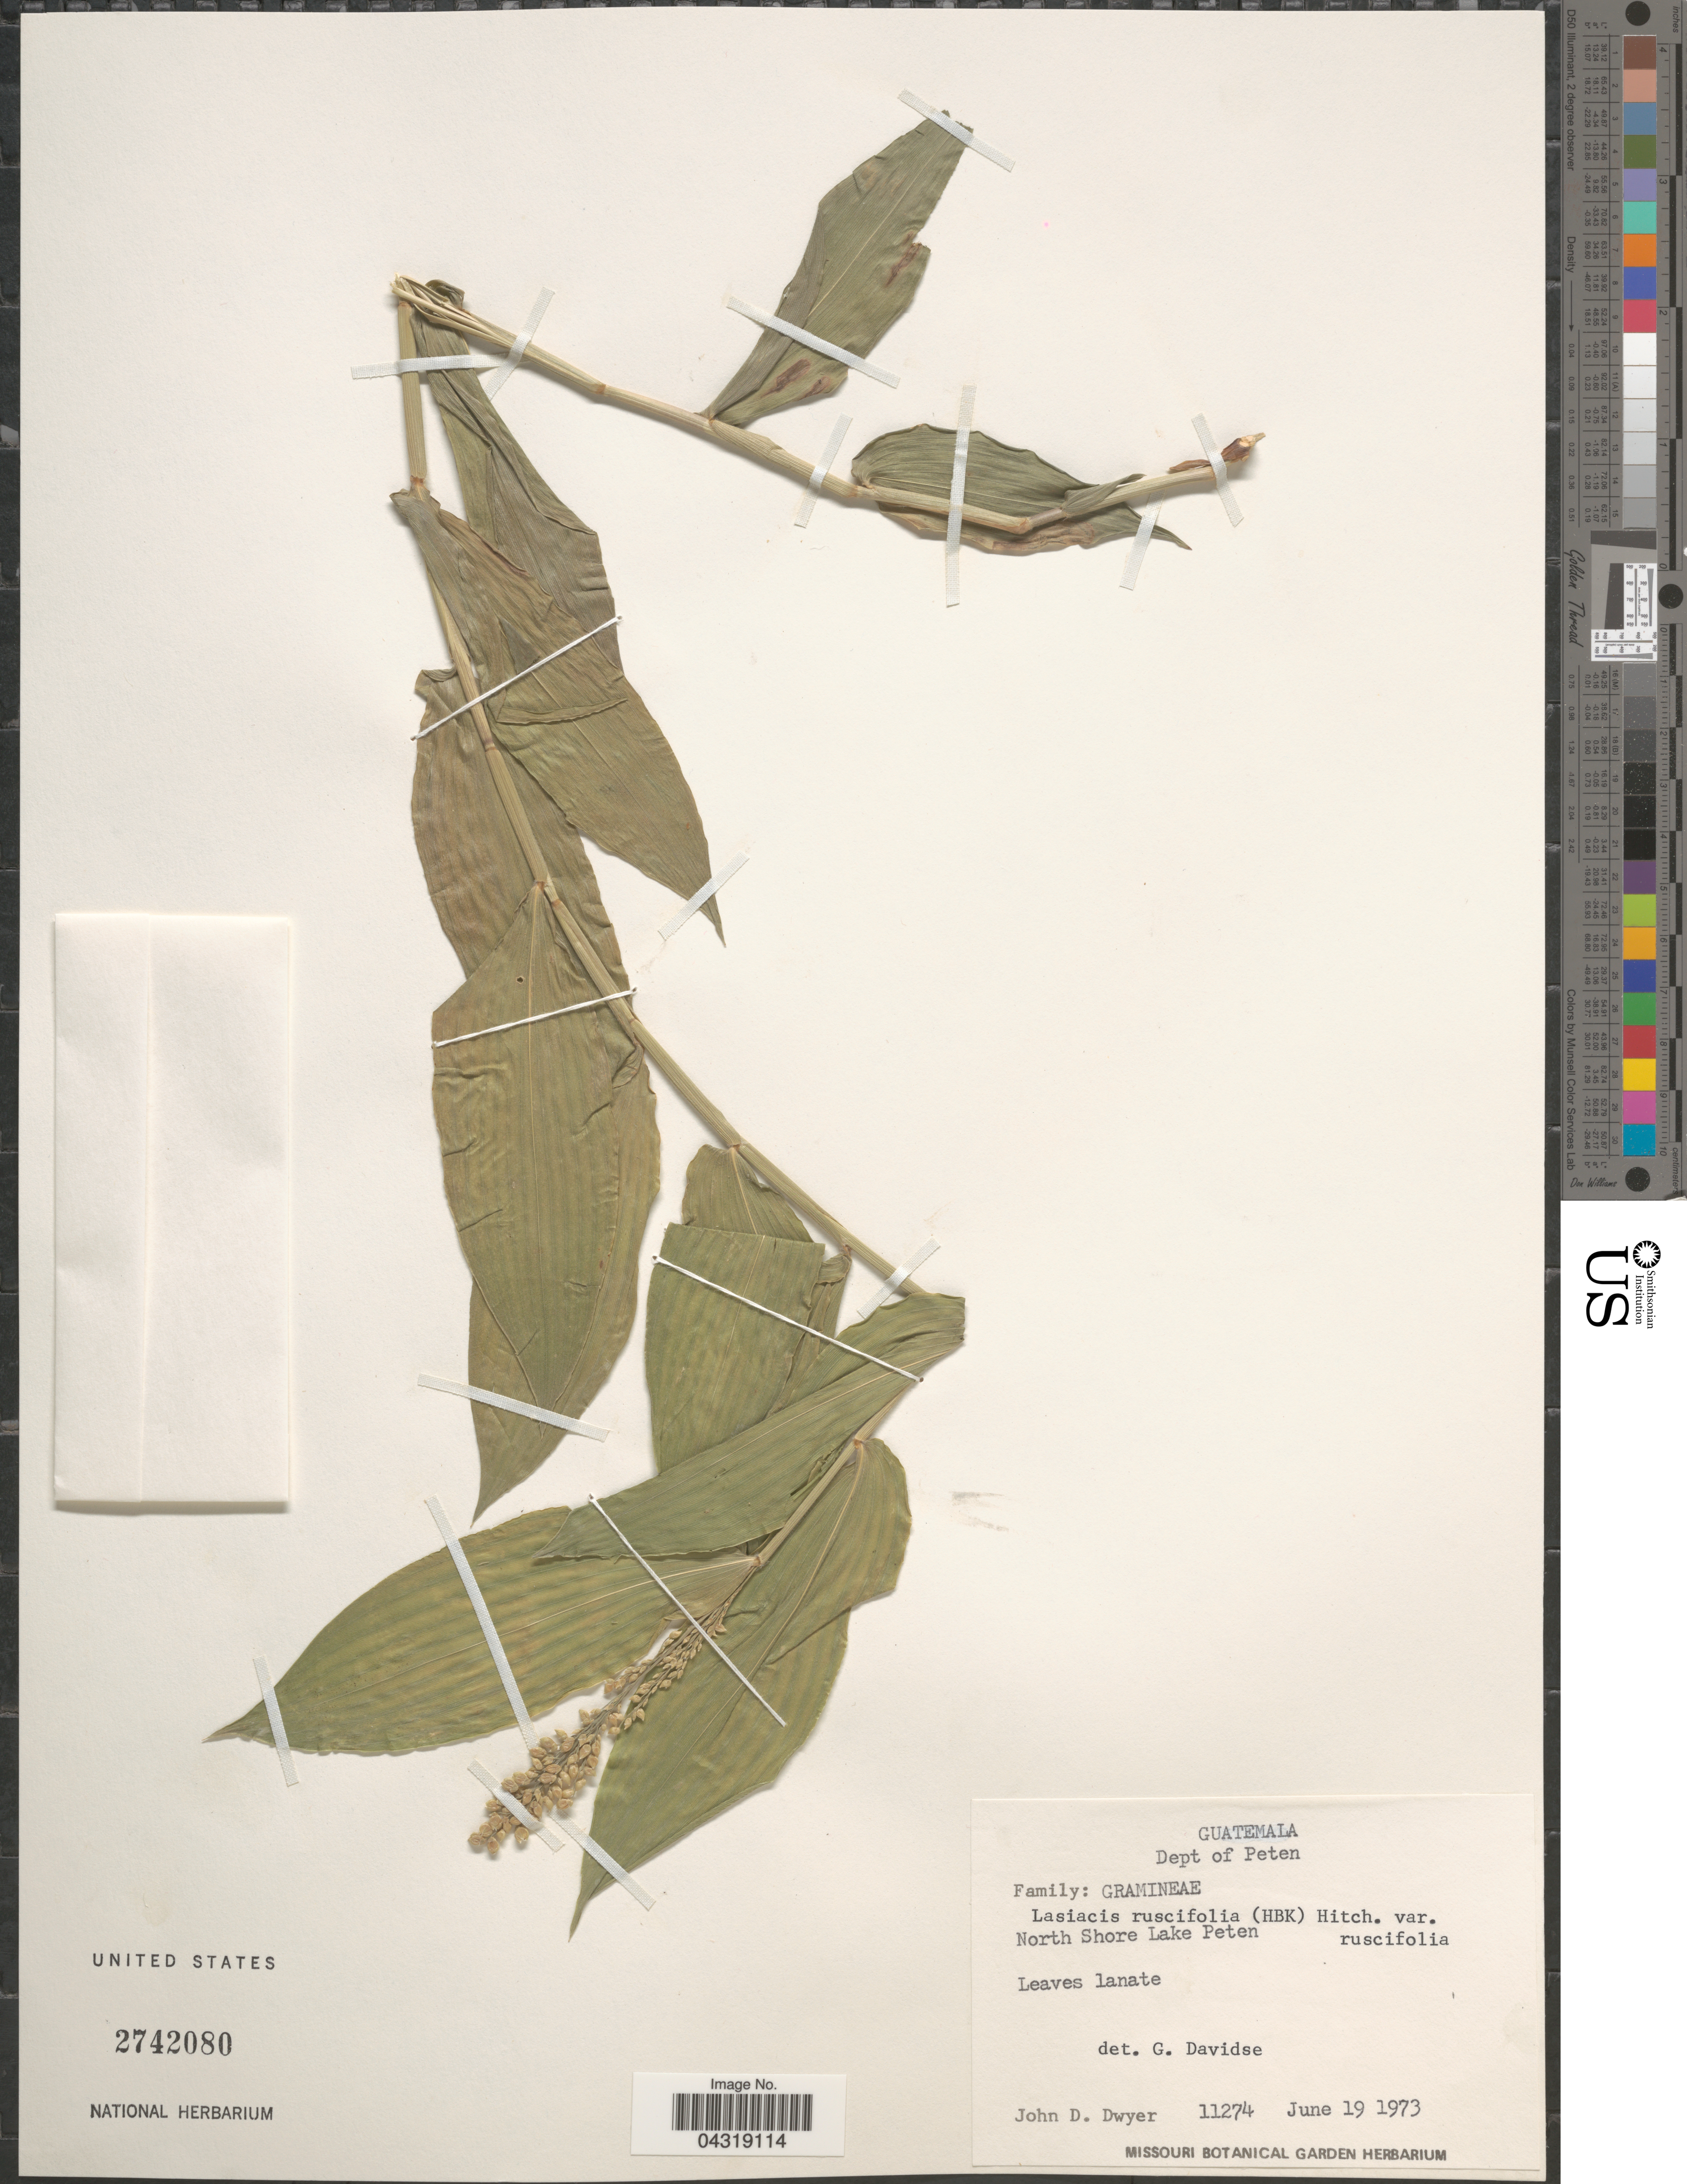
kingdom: Plantae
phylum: Tracheophyta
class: Liliopsida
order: Poales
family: Poaceae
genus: Lasiacis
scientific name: Lasiacis ruscifolia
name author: (Kunth) Hitchc.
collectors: J. D. Dwyer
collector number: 11274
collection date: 1973-06-19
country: Guatemala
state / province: El Peten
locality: Dept of Peten. North Shore Lake Peten.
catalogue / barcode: US 2742080